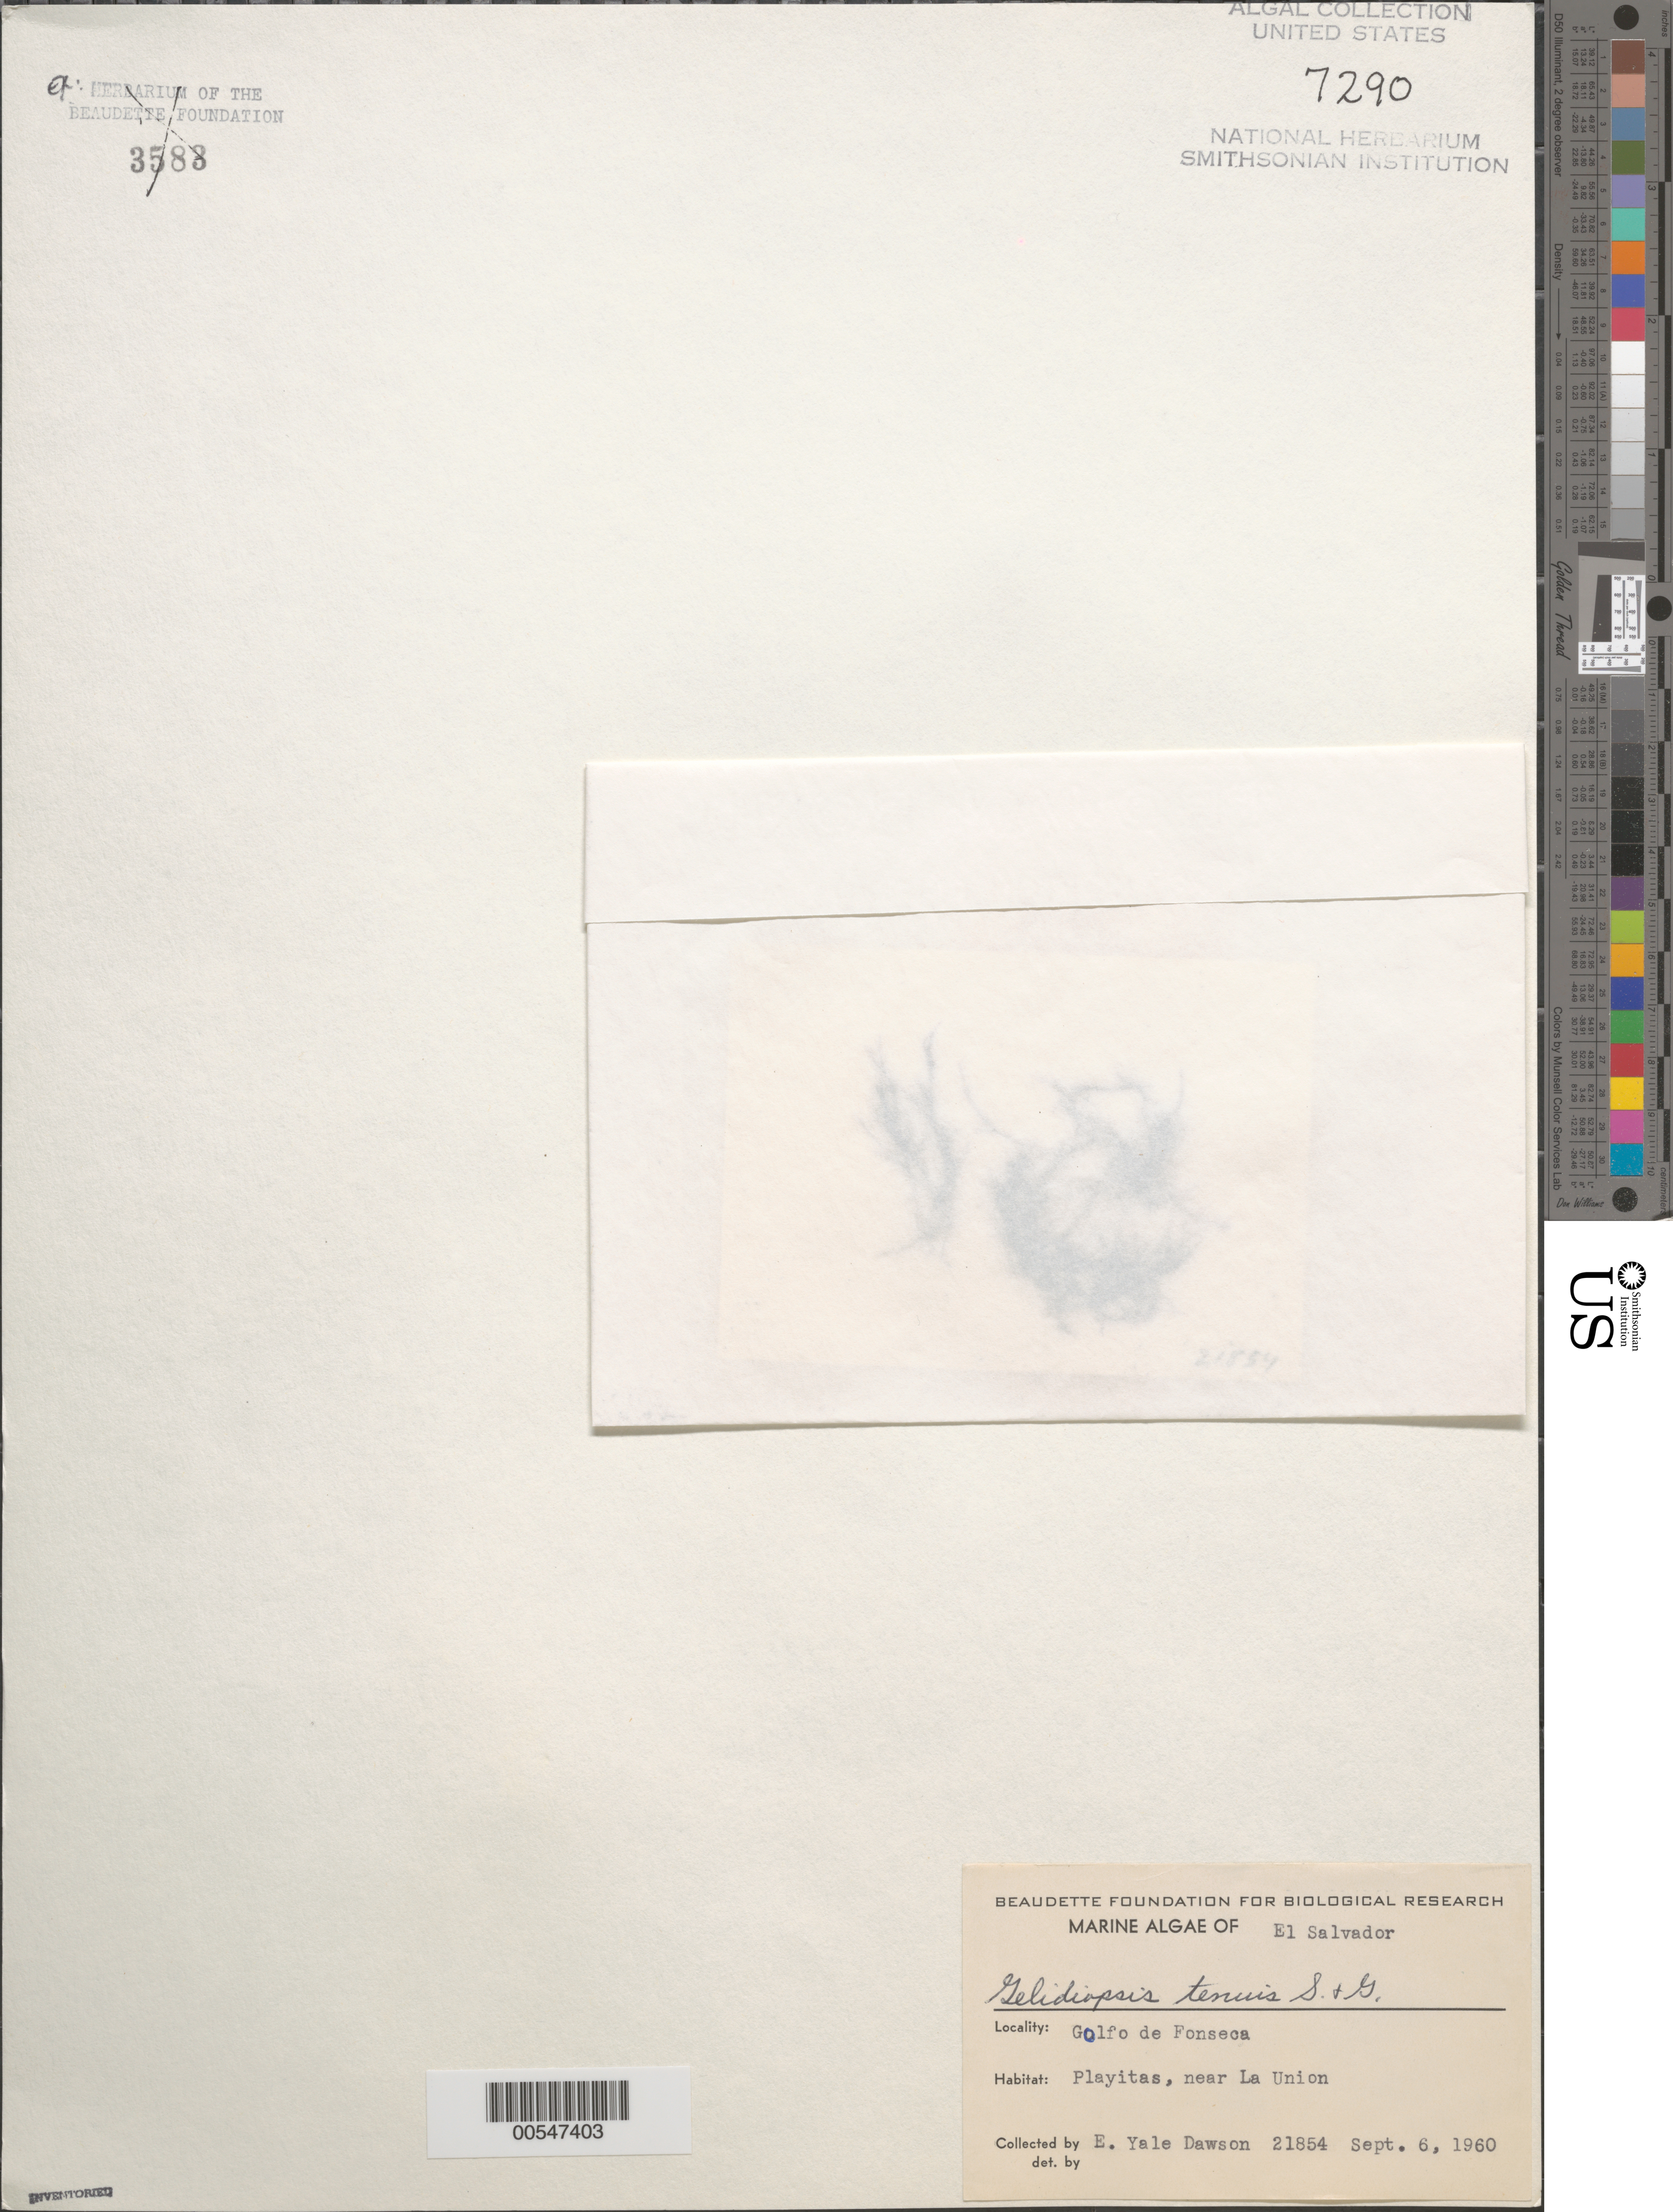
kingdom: Plantae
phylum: Rhodophyta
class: Florideophyceae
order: Gracilariales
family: Gracilariaceae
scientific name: Gelidiopsis tenuis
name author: Setch. & N.L. Gardner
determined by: Algae name updating Project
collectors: E. Y. Dawson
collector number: EYD 21854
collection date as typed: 06 Sep 1960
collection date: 1960-09-06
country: El Salvador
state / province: La Unión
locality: Playitas, near La Union, Golfo de Fonseca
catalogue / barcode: US 7290